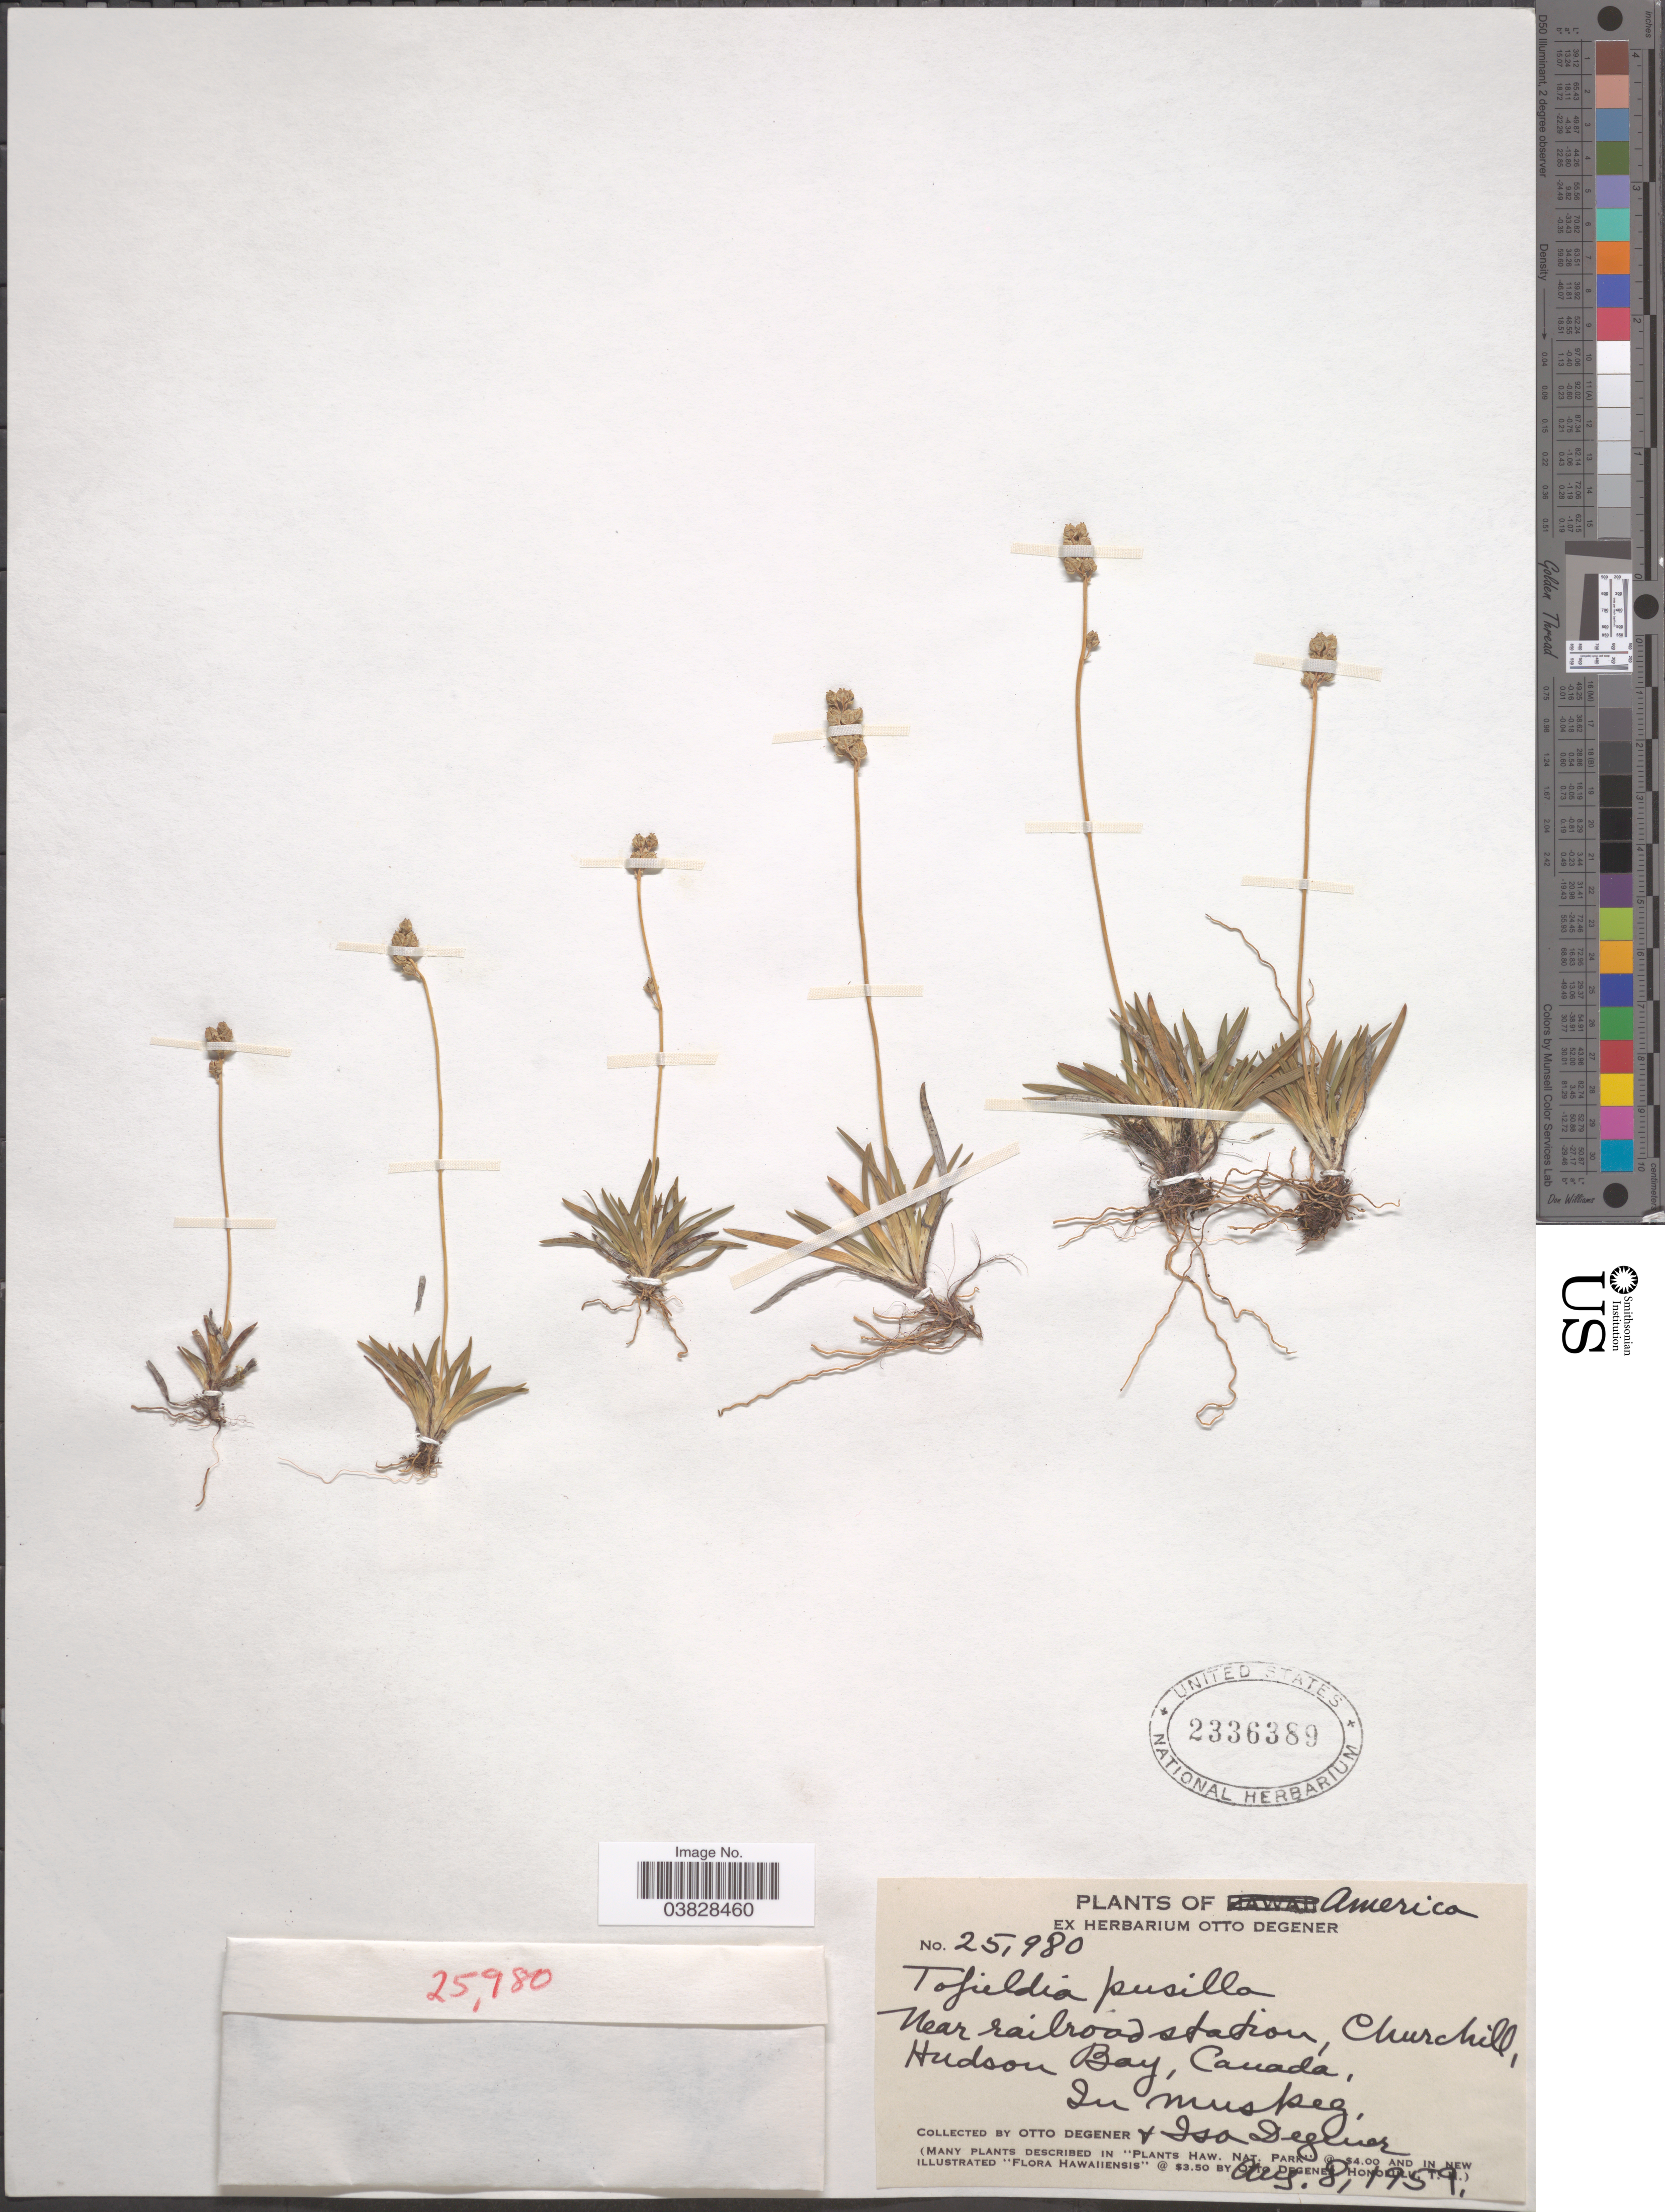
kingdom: Plantae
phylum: Tracheophyta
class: Liliopsida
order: Alismatales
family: Tofieldiaceae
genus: Tofieldia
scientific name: Tofieldia pusilla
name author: (Michx.) Pers.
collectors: O. Degener & I. Degener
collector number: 25980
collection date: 1859-08-08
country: Canada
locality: America. Near railroad station, Churchill, Hudson Bay.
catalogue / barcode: US 2336389